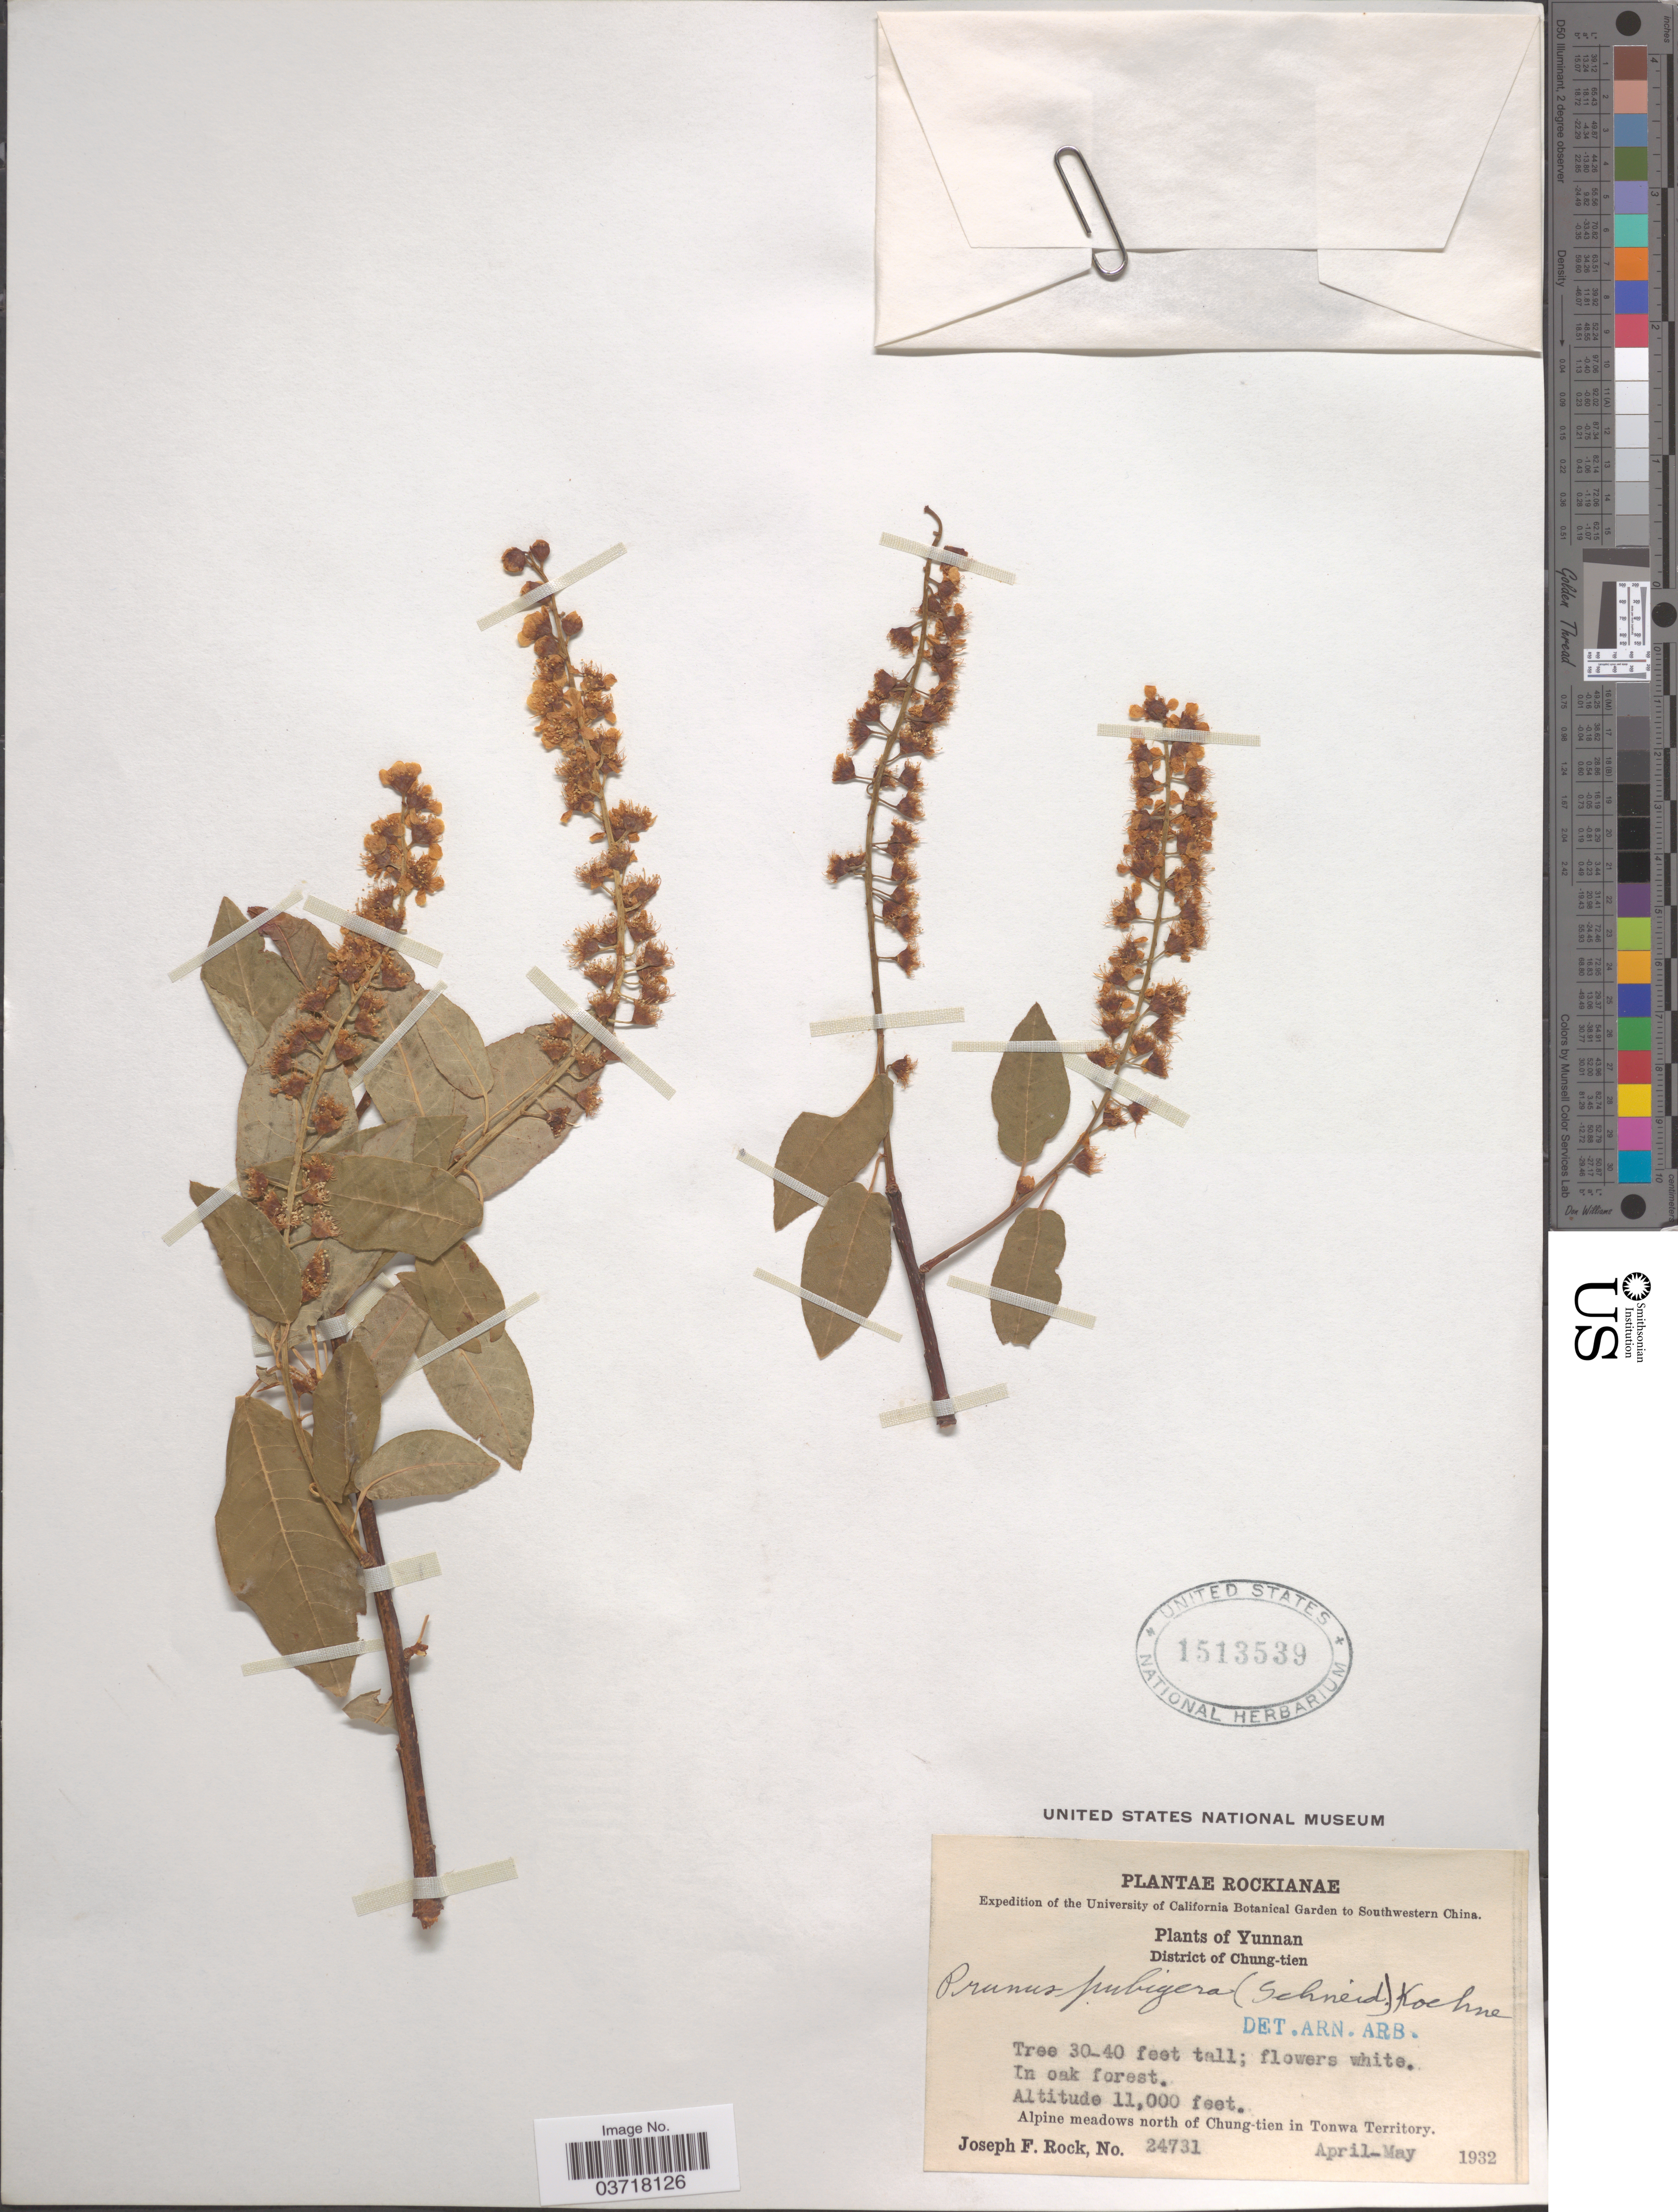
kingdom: Plantae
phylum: Tracheophyta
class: Magnoliopsida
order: Rosales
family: Rosaceae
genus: Prunus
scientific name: Prunus pubigera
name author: (C.K. Schneid.) Koehne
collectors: J. F. Rock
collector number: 24731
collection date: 1932-04/1932-05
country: China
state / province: Yunnan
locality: Southwestern China. District of Chung-tien. Alpine meadows north of Chung-tien in Tonwa Territory.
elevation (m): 3353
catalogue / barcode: US 1513539